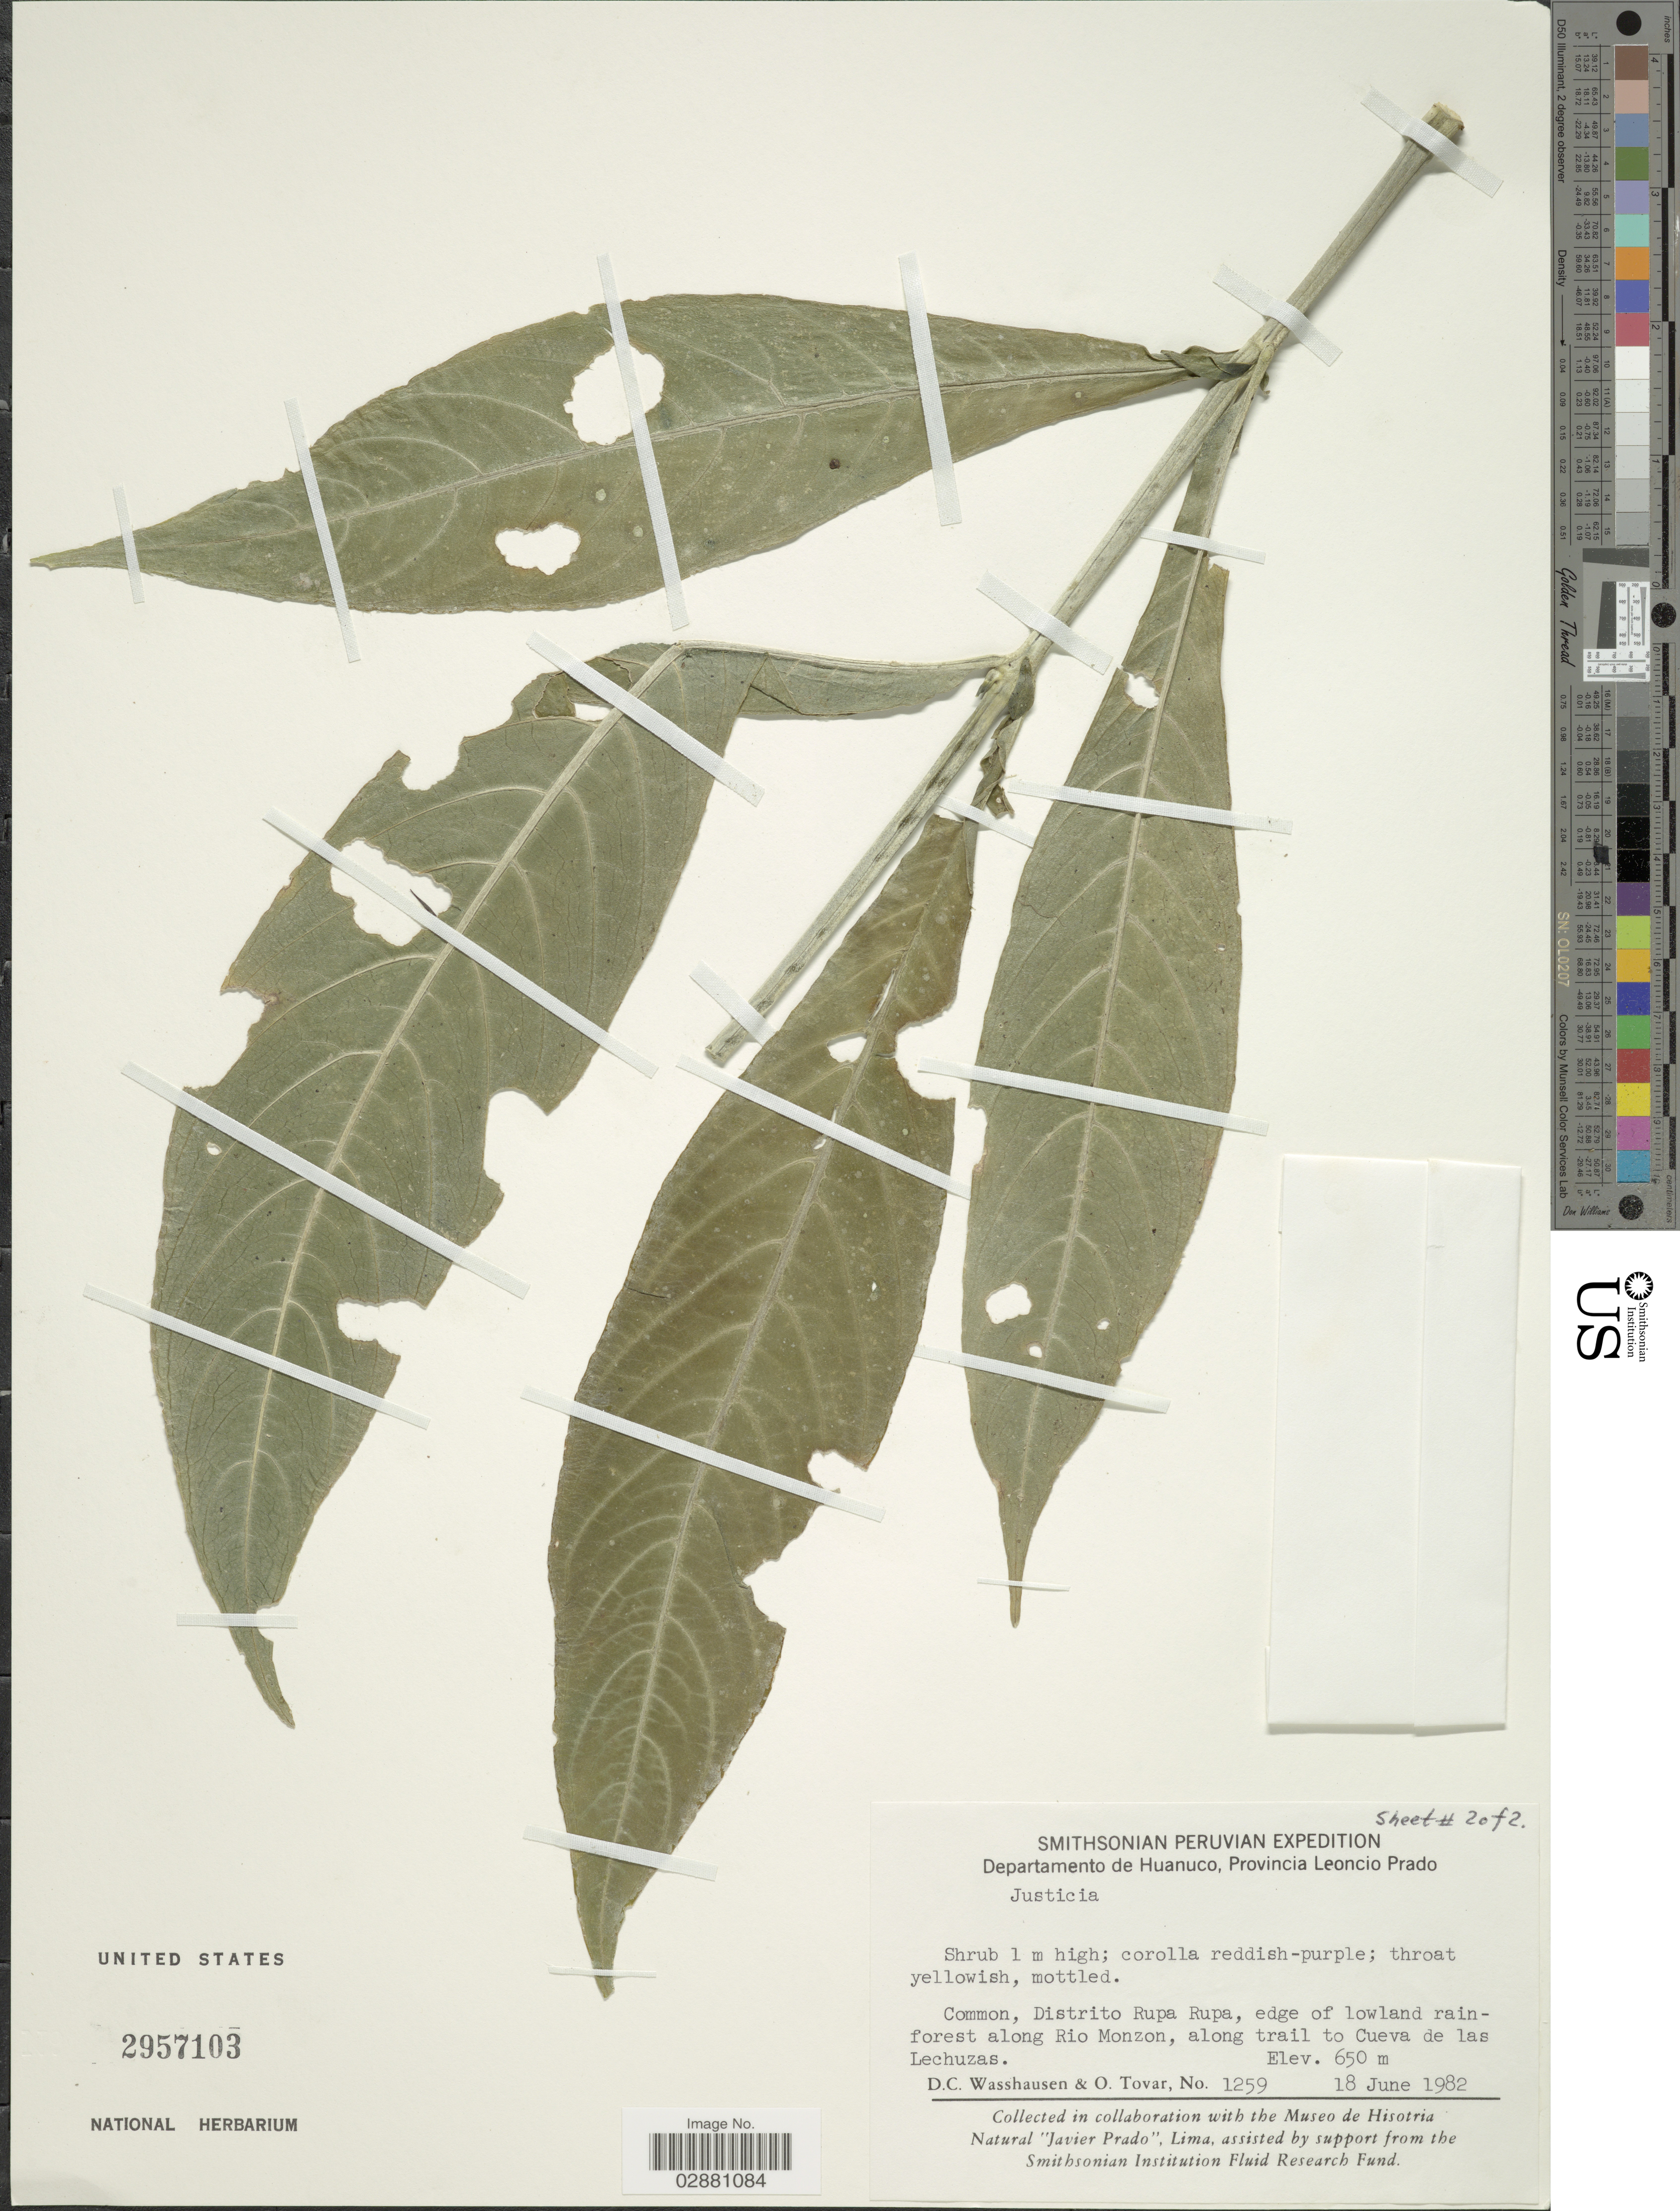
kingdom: Plantae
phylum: Tracheophyta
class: Magnoliopsida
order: Lamiales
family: Acanthaceae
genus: Justicia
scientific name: Justicia sp.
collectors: D. C. Wasshausen & Ó. Tovar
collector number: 1259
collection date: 1982-06-18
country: Peru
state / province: Huánuco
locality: Departamento de Huanuco, Provincia Leoncio Prado. Common, Distrito Rupa Rupa, edge of lowland rainforest along Rio Monzon, along trail to Cueva de las Lechuzas.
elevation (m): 650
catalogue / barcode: US 2957103